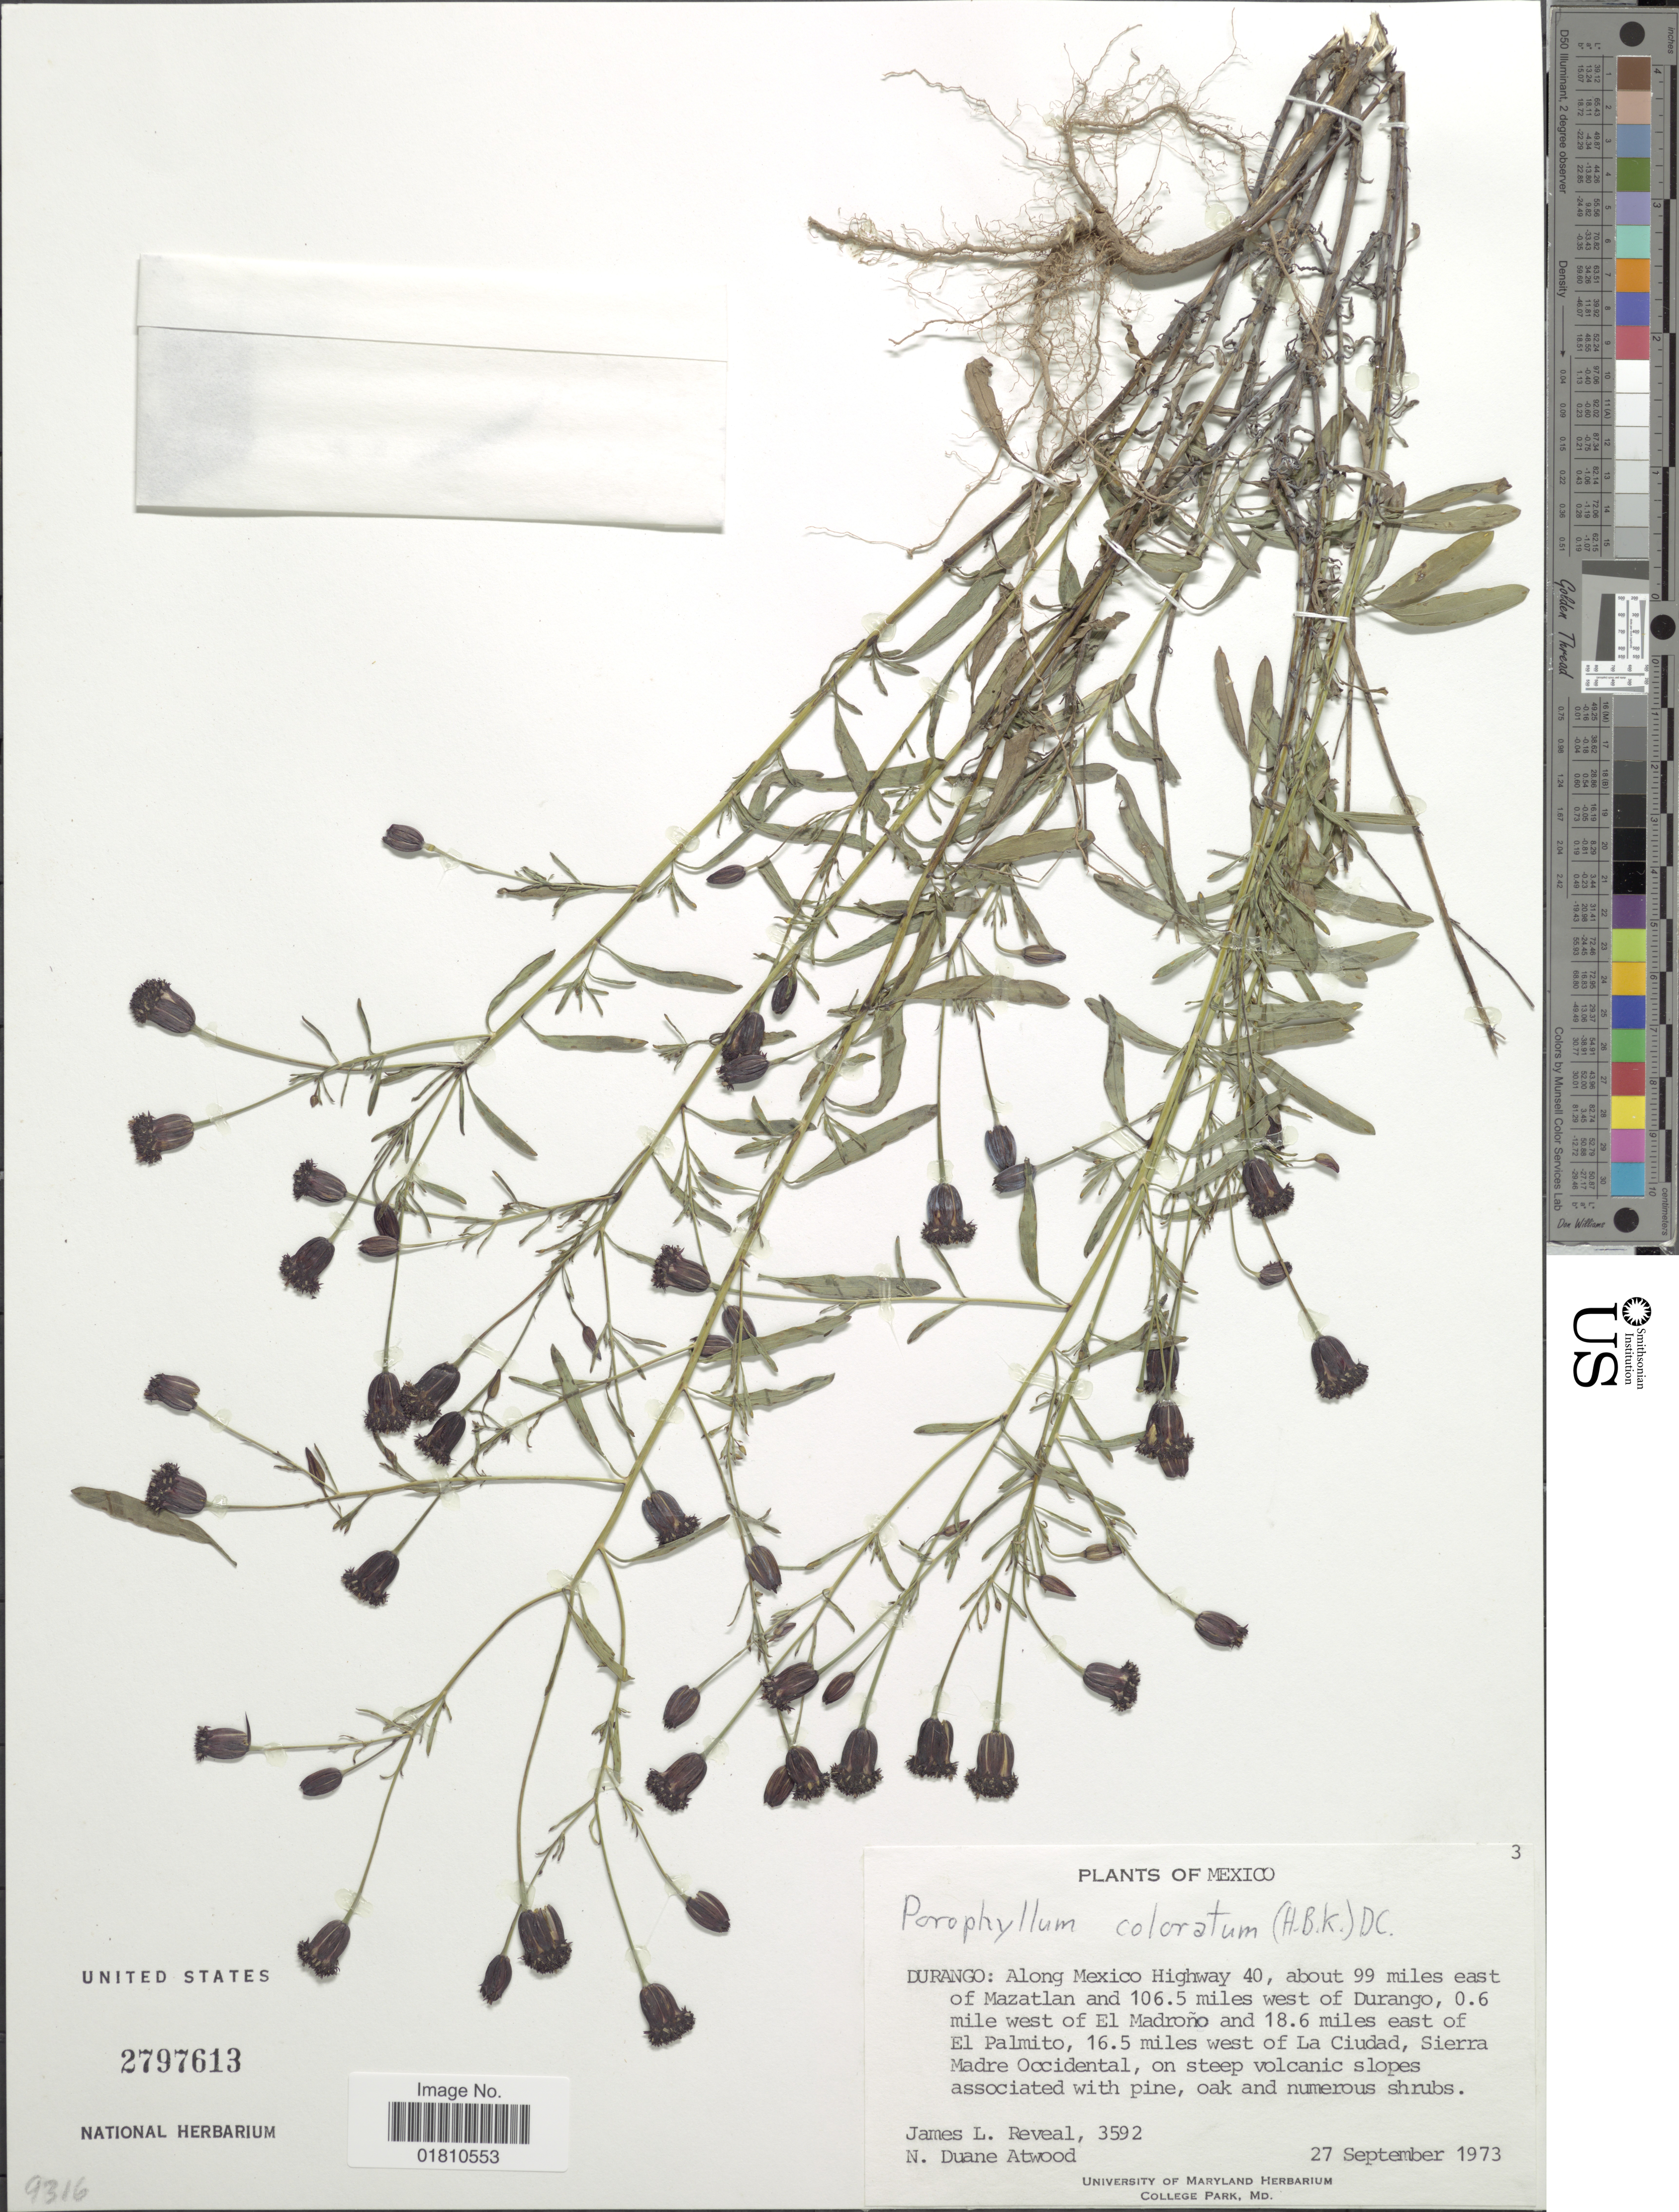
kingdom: Plantae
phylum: Tracheophyta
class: Magnoliopsida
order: Asterales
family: Asteraceae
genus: Porophyllum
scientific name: Porophyllum coloratum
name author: (Kunth) DC.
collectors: J. L. Reveal & N. Atwood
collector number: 3592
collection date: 1973-09-27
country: Mexico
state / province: Durango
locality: Along Mexico Highway 40, about 99 miles east of Mazatlan and 106.5 miles west of Durango, 0.6 mile west of El Madroño and 18.6 miles east of El Palmito, 16.5 miles west of La Ciudad, Sierra Madre Occidental, on steep volcanic slopes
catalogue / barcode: US 2797613